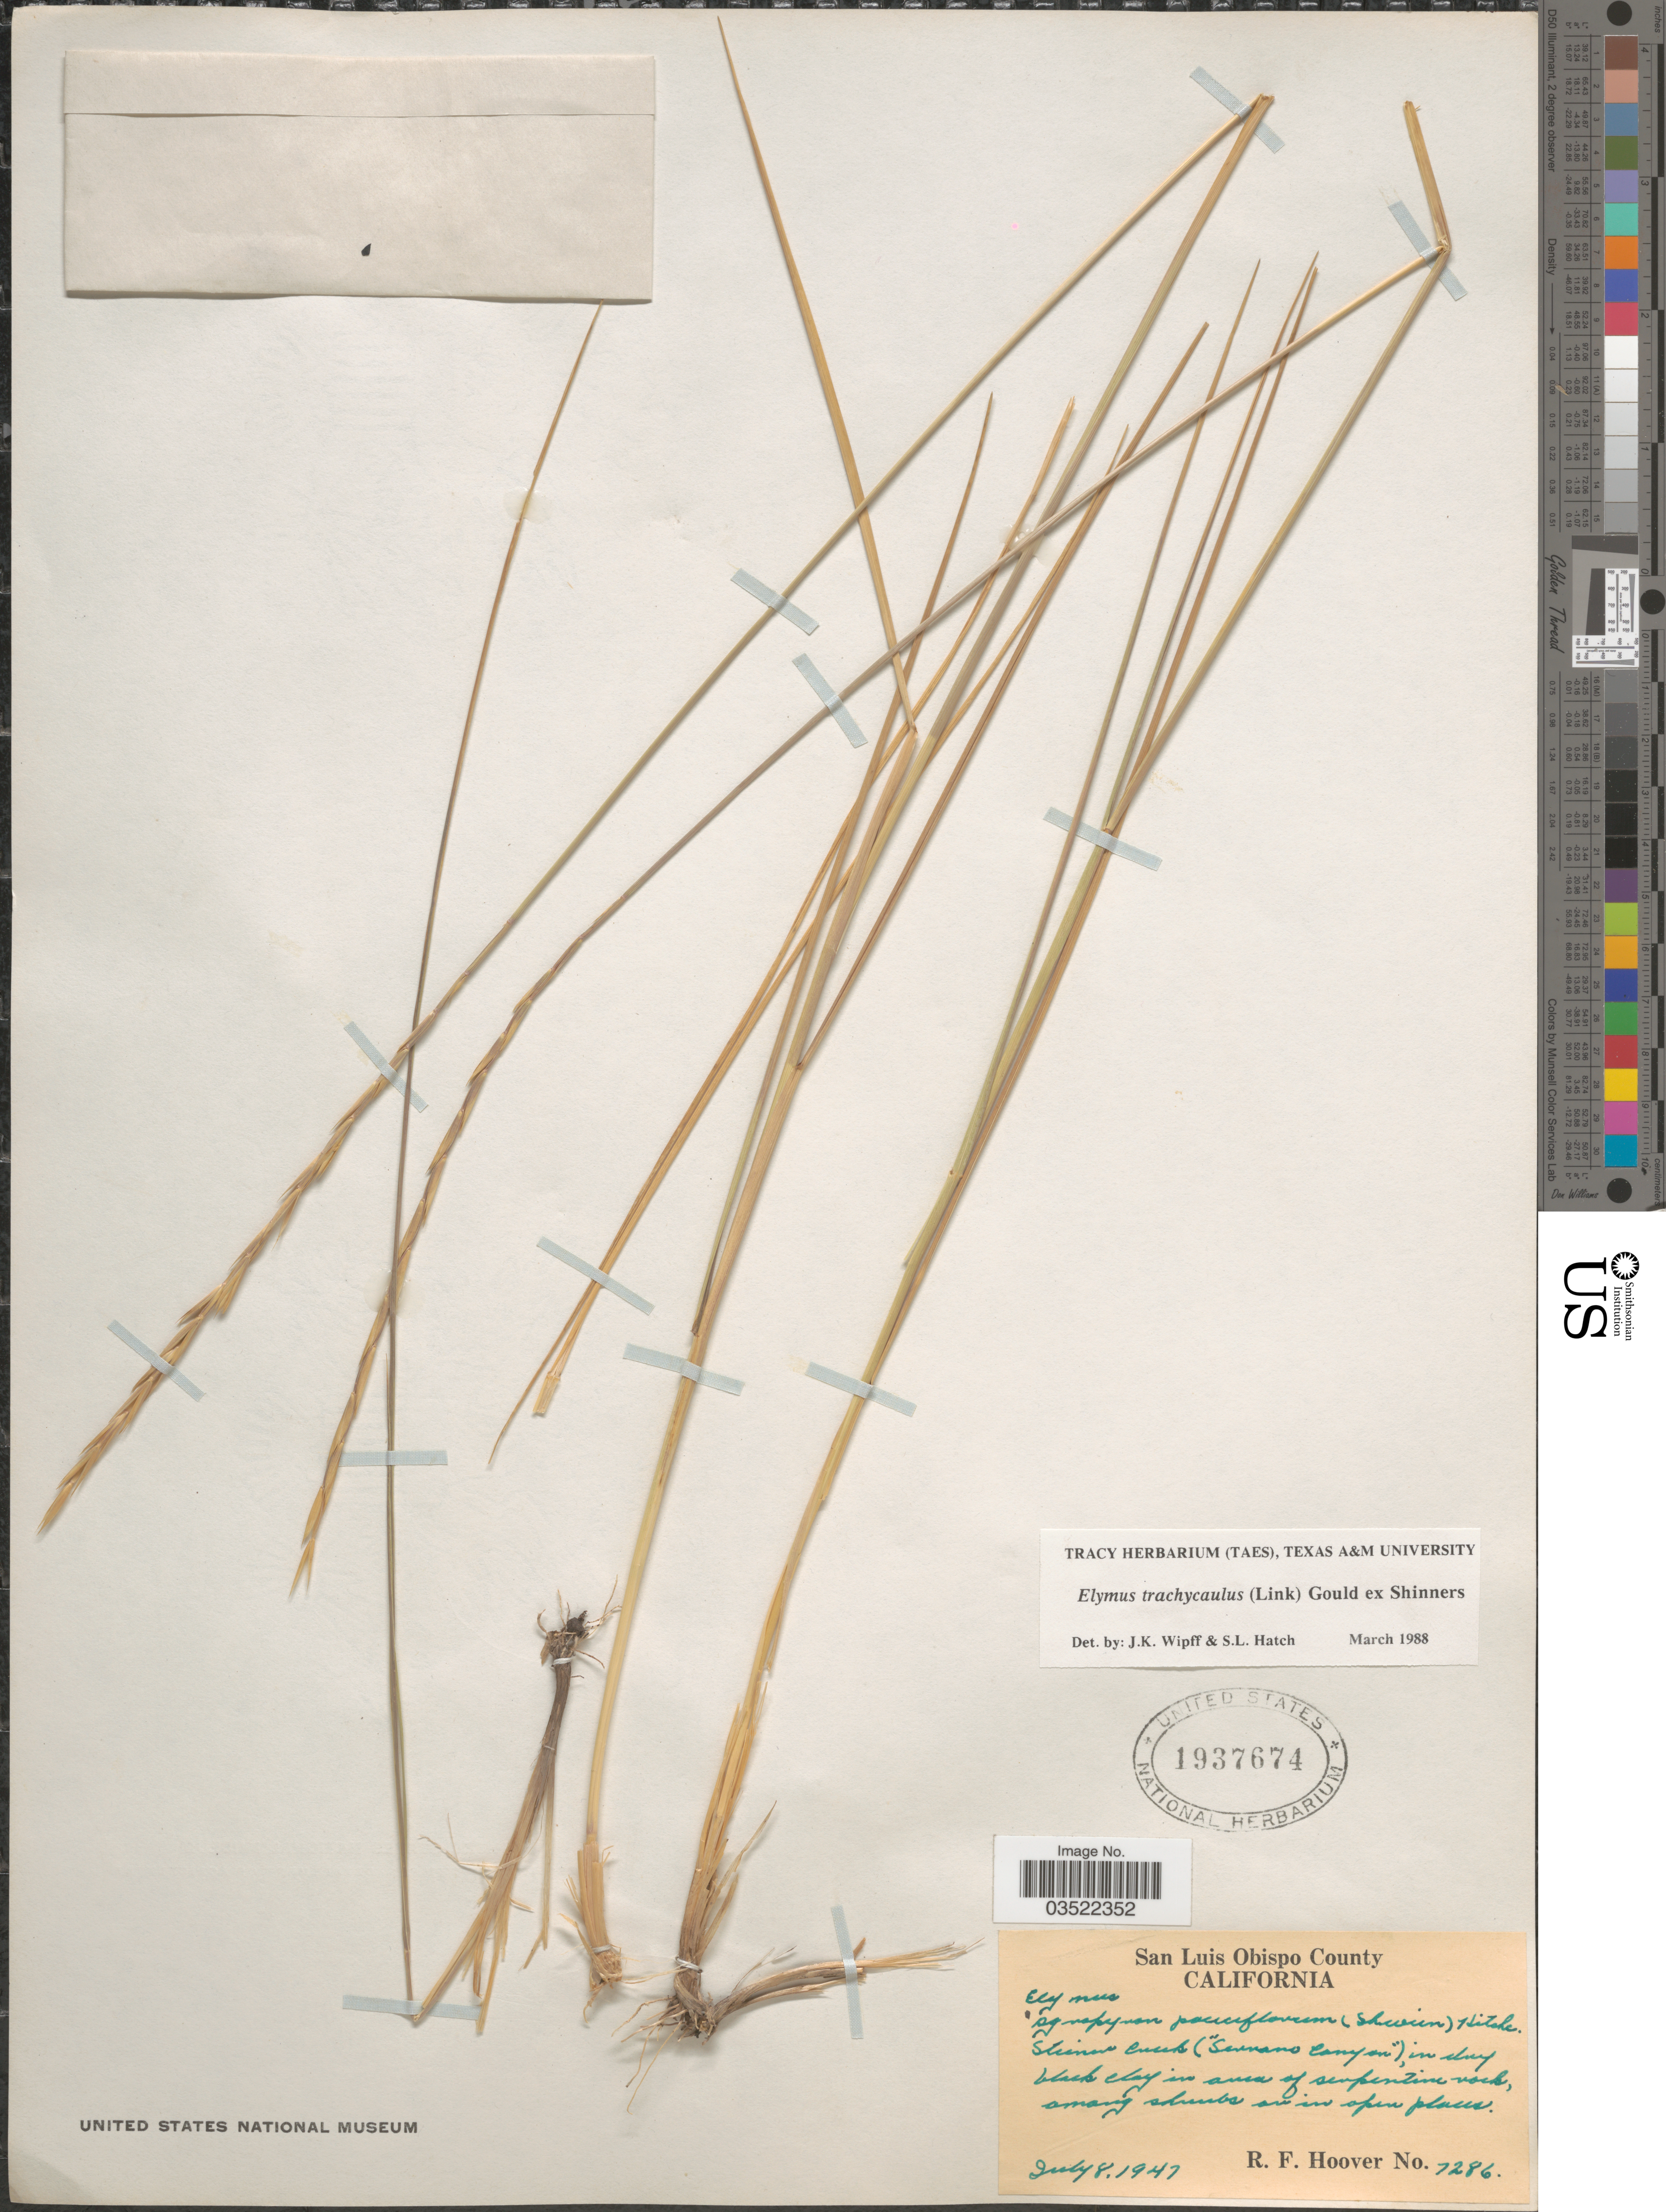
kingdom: Plantae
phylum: Tracheophyta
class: Liliopsida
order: Poales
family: Poaceae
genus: Elymus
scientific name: Elymus trachycaulus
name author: (Link) Gould ex Shinners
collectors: R. F. Hoover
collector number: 7286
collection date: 1947-07-08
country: United States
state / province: California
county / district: San Luis Obispo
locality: San Luis Obispo County. Steiner Creek ("Serrano Canyon").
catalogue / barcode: US 1937674